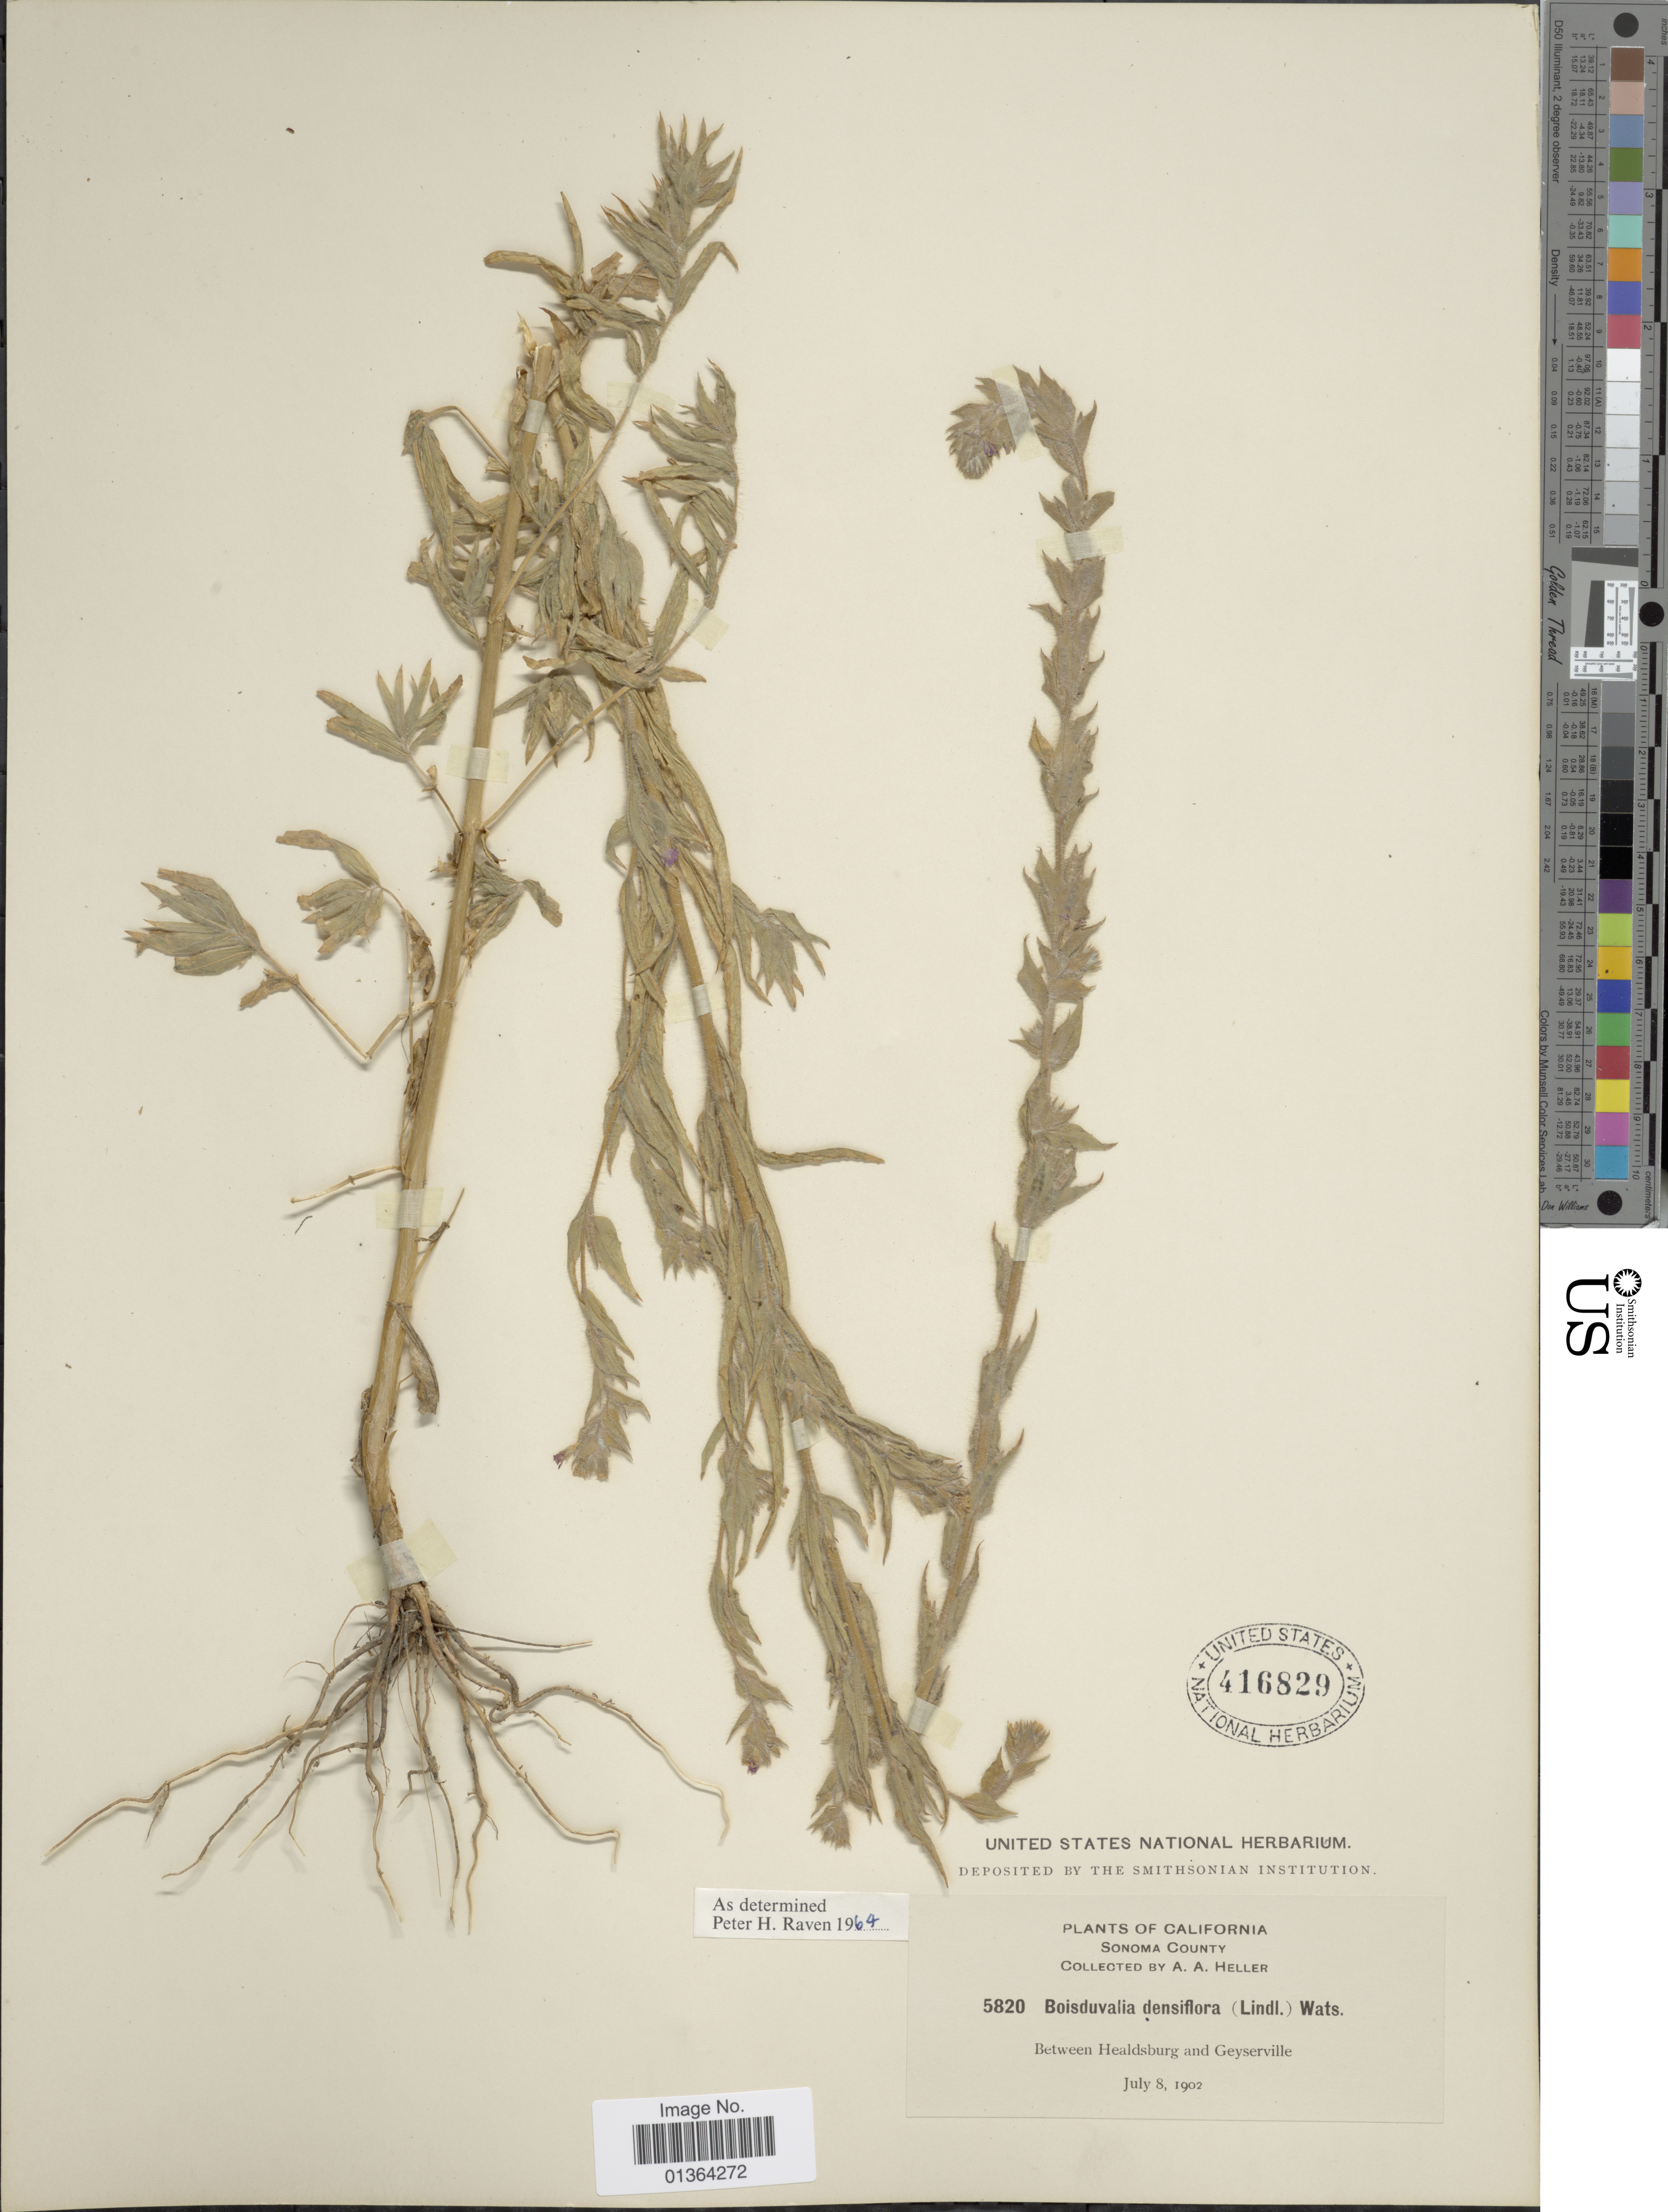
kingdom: Plantae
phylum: Tracheophyta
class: Magnoliopsida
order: Myrtales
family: Onagraceae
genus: Epilobium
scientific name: Epilobium densiflorum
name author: (Lindl.) Hoch & P.H. Raven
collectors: A. A. Heller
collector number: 5820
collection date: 1902-07-08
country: United States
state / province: California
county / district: Sonoma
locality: Sonoma County. Between Healdsburg and Geyserville.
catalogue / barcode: US 416829